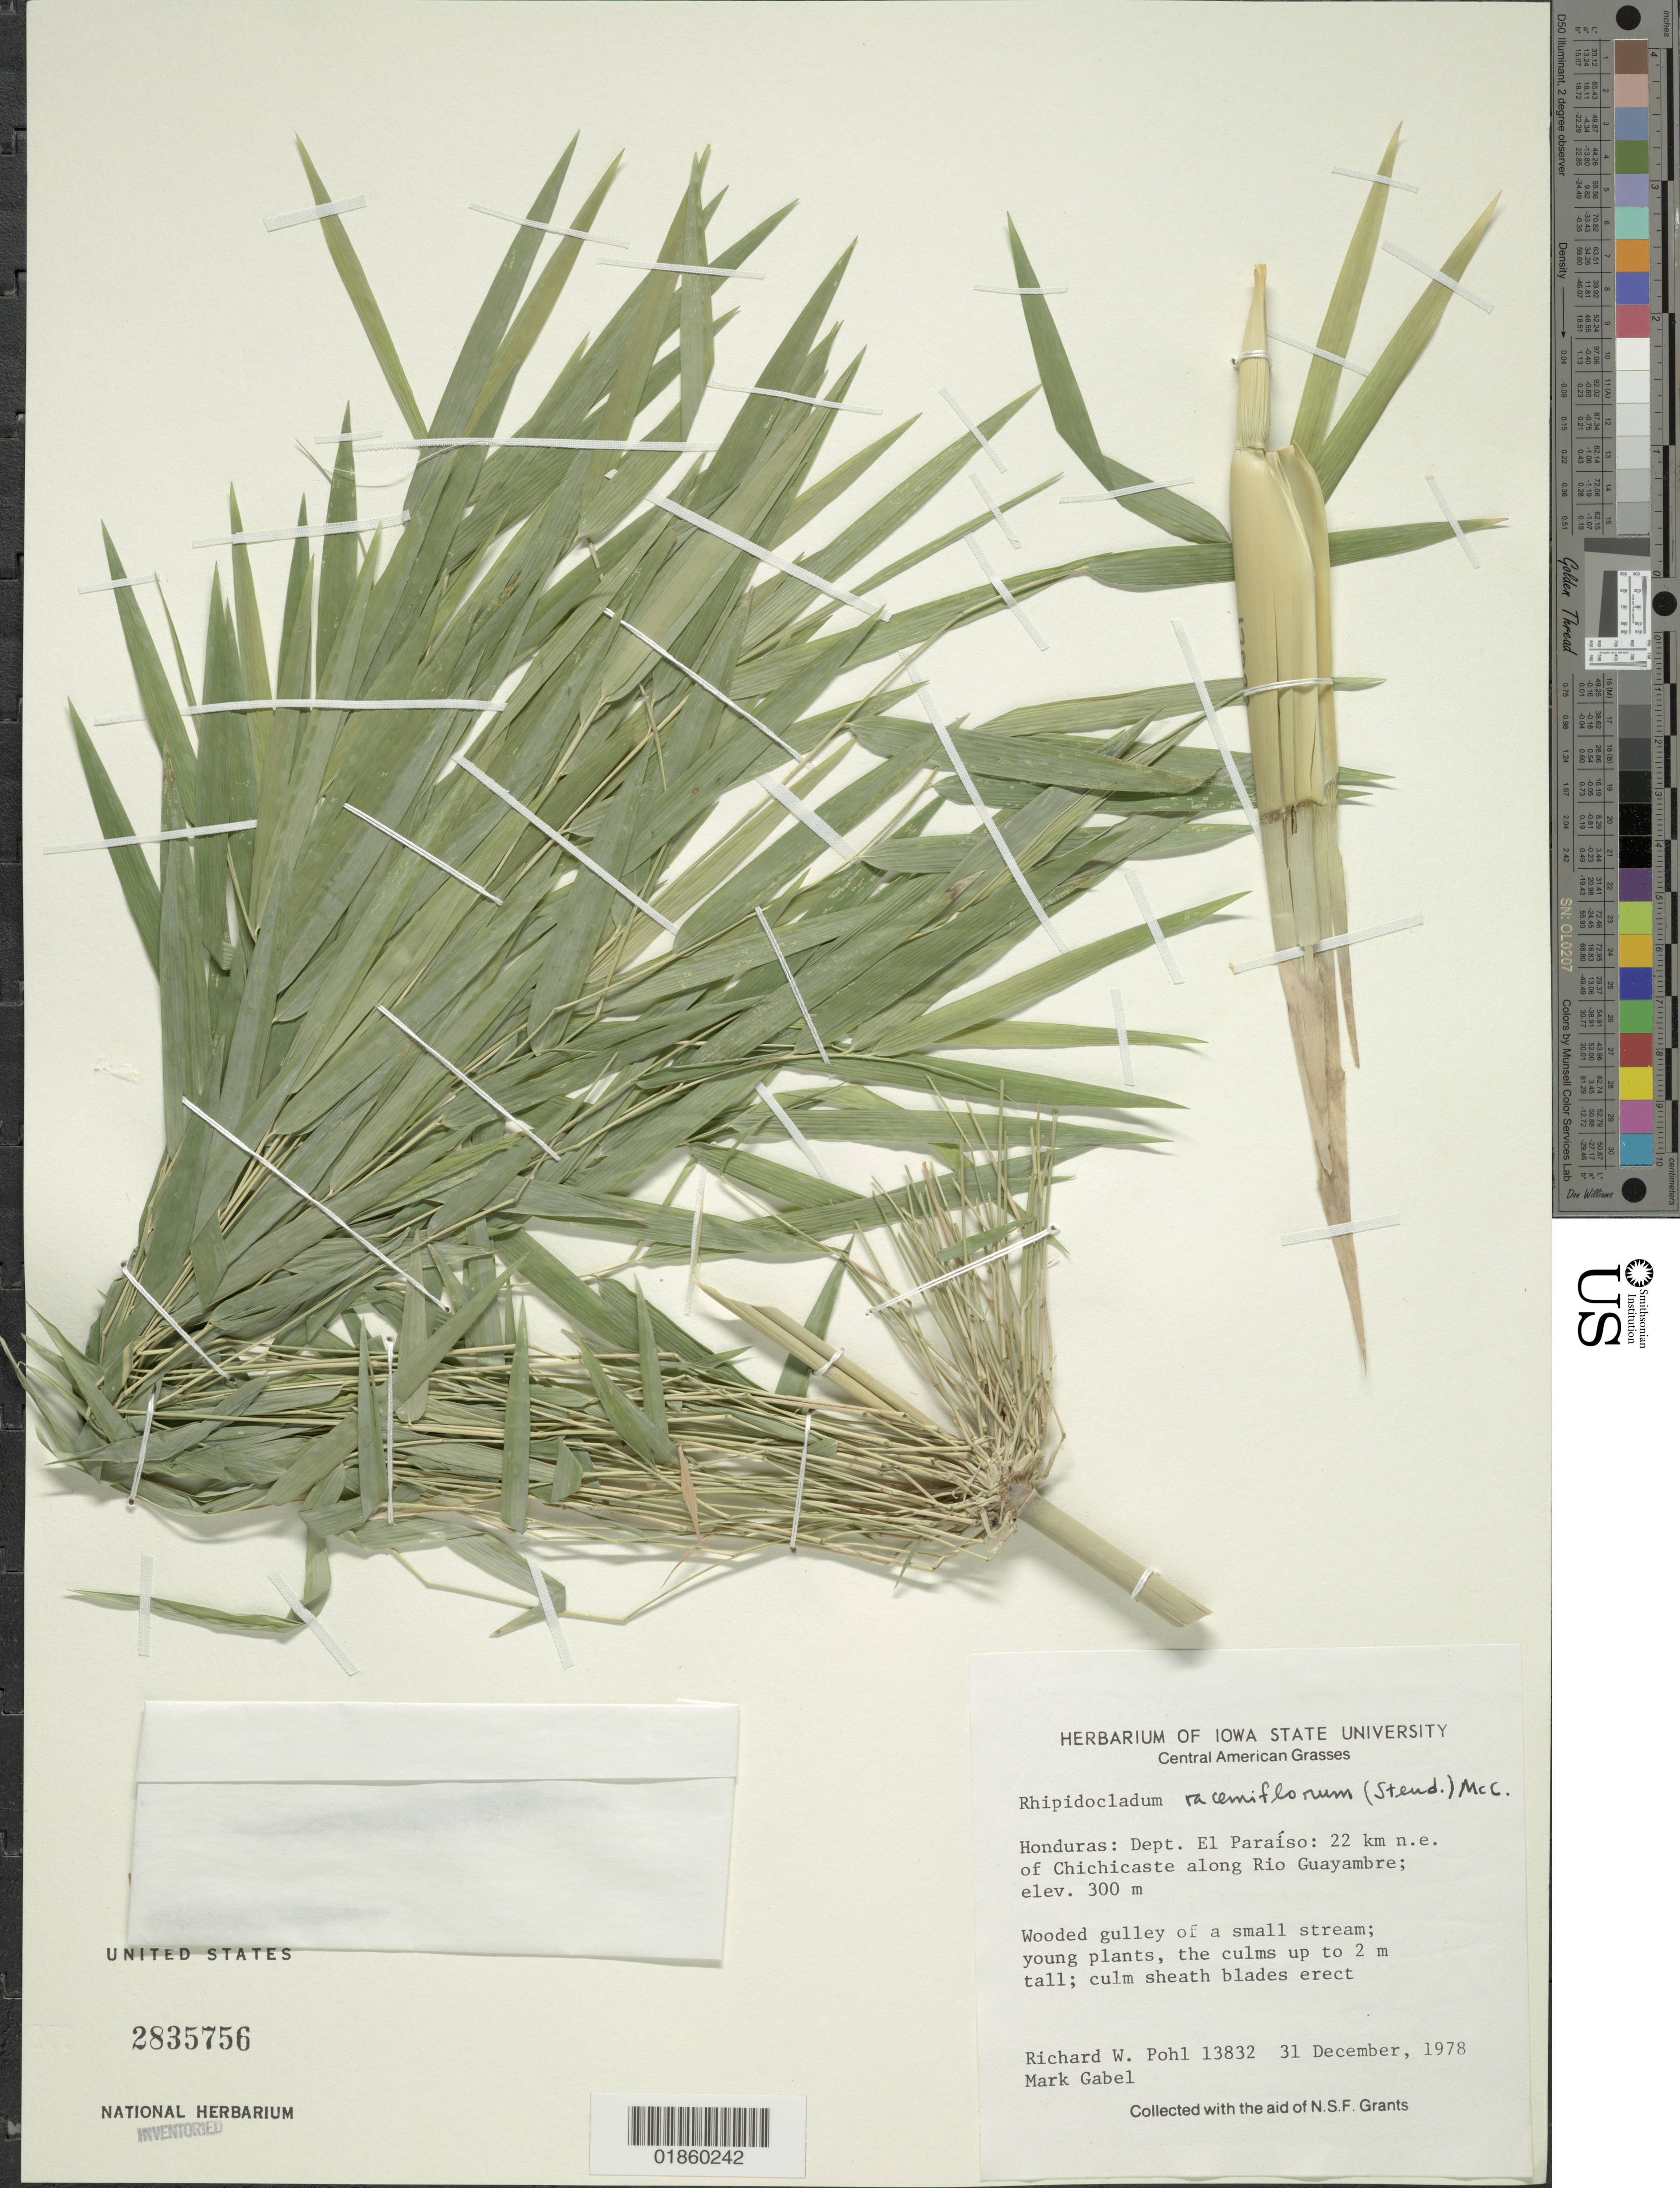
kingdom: Plantae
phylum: Tracheophyta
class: Liliopsida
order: Poales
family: Poaceae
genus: Rhipidocladum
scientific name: Rhipidocladum racemiflorum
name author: (Steud.) McClure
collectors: R. W. Pohl & M. Gabel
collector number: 13832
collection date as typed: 31 Dec 1978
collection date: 1978-12-31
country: Honduras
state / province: El Paraíso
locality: NE Chichicaste, río Guayambre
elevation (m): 300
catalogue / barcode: US 2835756